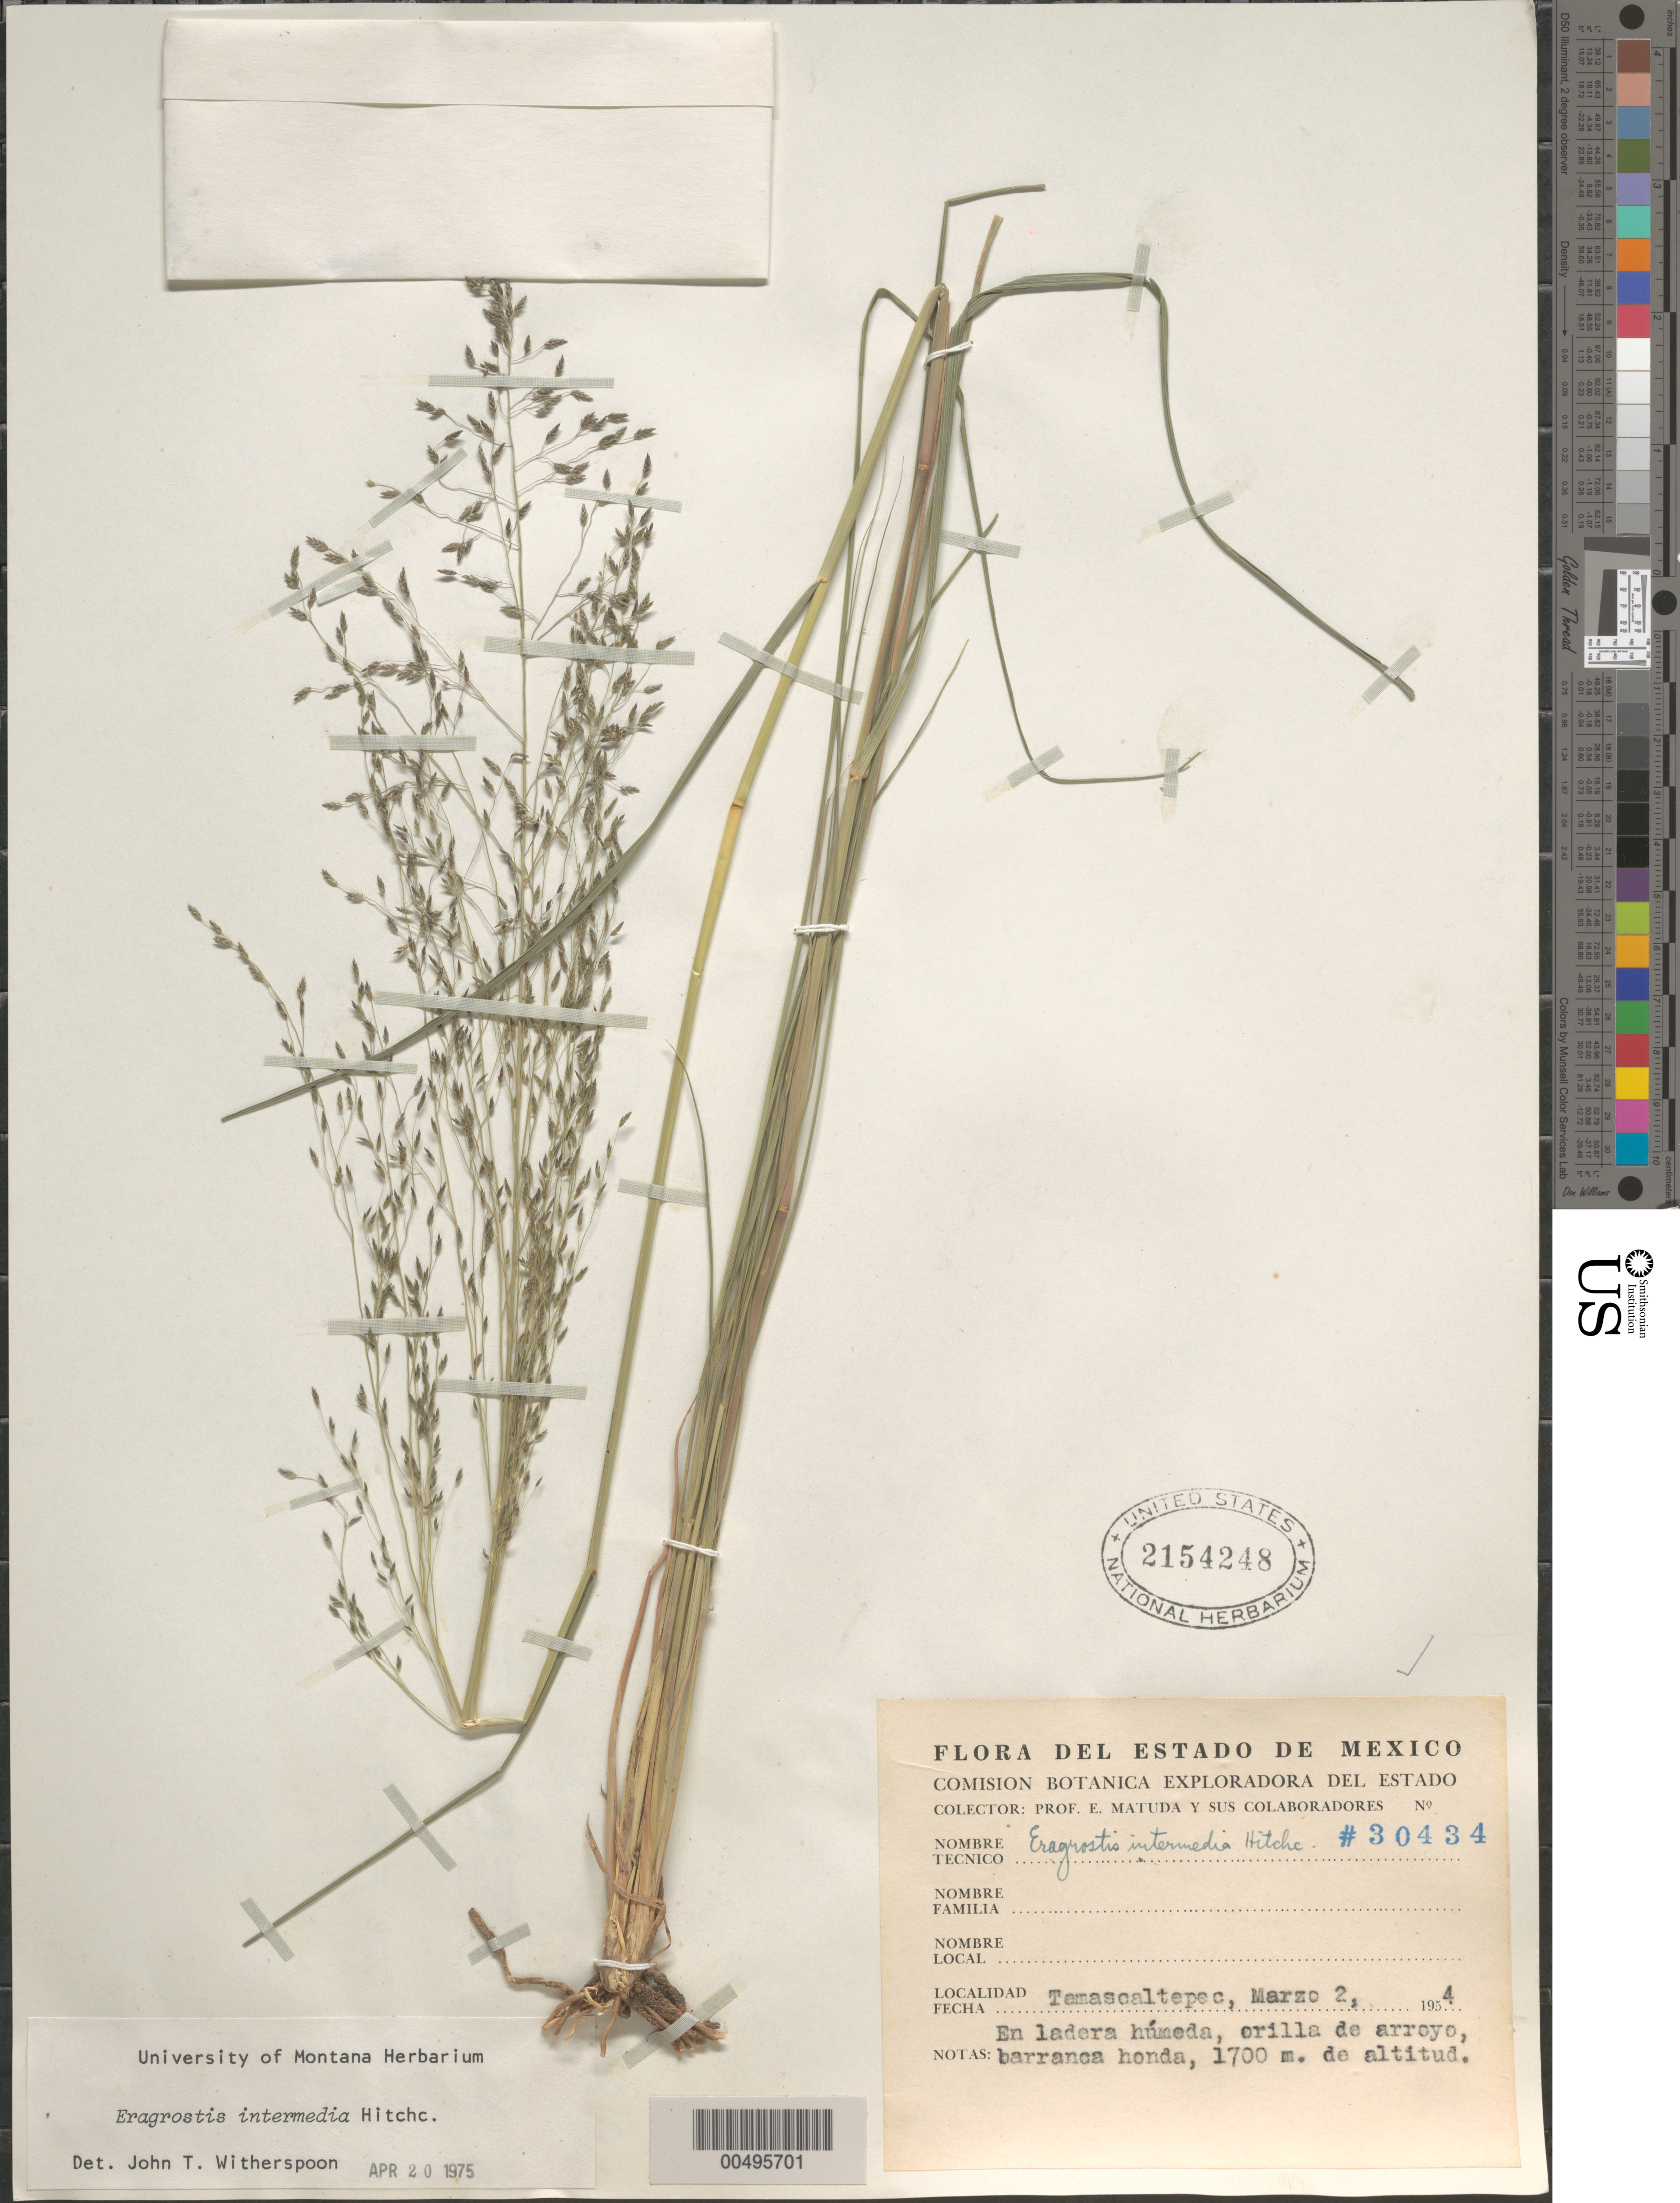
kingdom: Plantae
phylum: Tracheophyta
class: Liliopsida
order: Poales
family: Poaceae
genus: Eragrostis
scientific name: Eragrostis intermedia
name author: Hitchc.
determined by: Witherspoon, John T.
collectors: E. Matuda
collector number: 30434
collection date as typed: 2 Mar 1954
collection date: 1954-03-02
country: Mexico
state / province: México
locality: Temascaltepec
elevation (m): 1700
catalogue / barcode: US 2154248